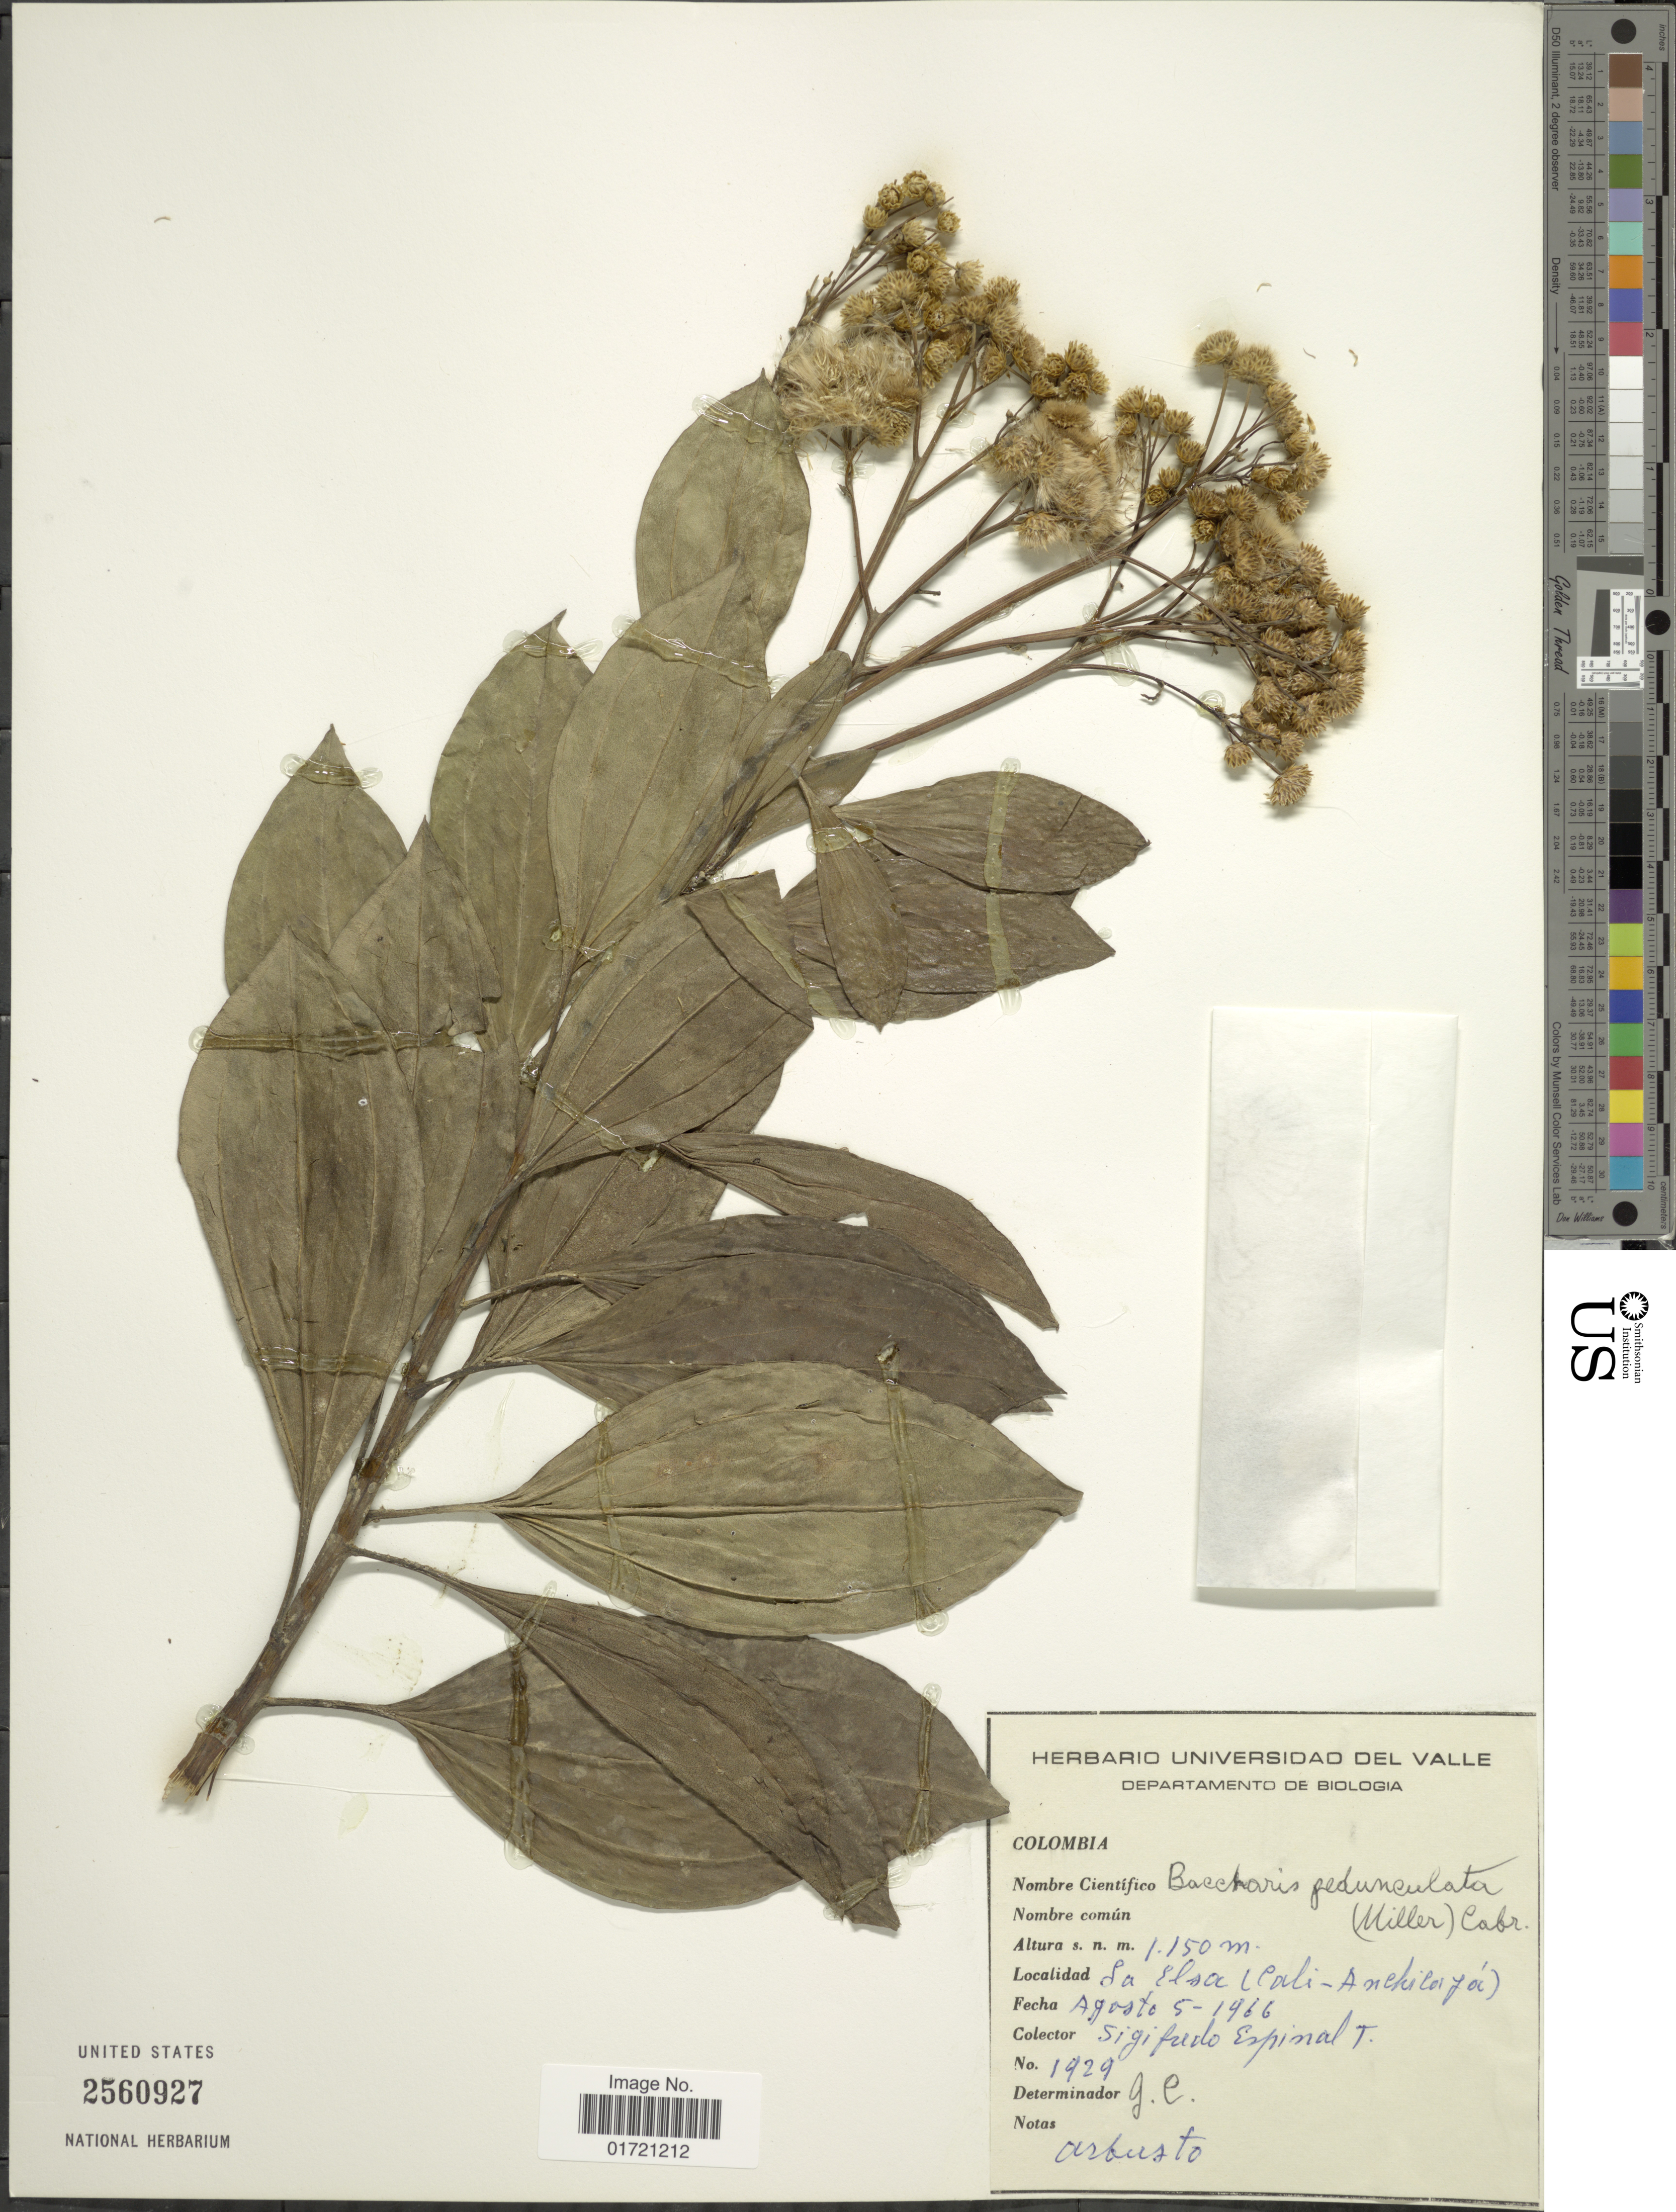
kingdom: Plantae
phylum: Tracheophyta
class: Magnoliopsida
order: Asterales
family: Asteraceae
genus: Baccharis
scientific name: Baccharis pedunculata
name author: (Mill.) Cabrera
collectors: S. T. Espinal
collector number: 1929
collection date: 1966-08-05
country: Colombia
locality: La Elsa (Cali-Anekilajá).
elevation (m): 1150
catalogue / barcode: US 2560927